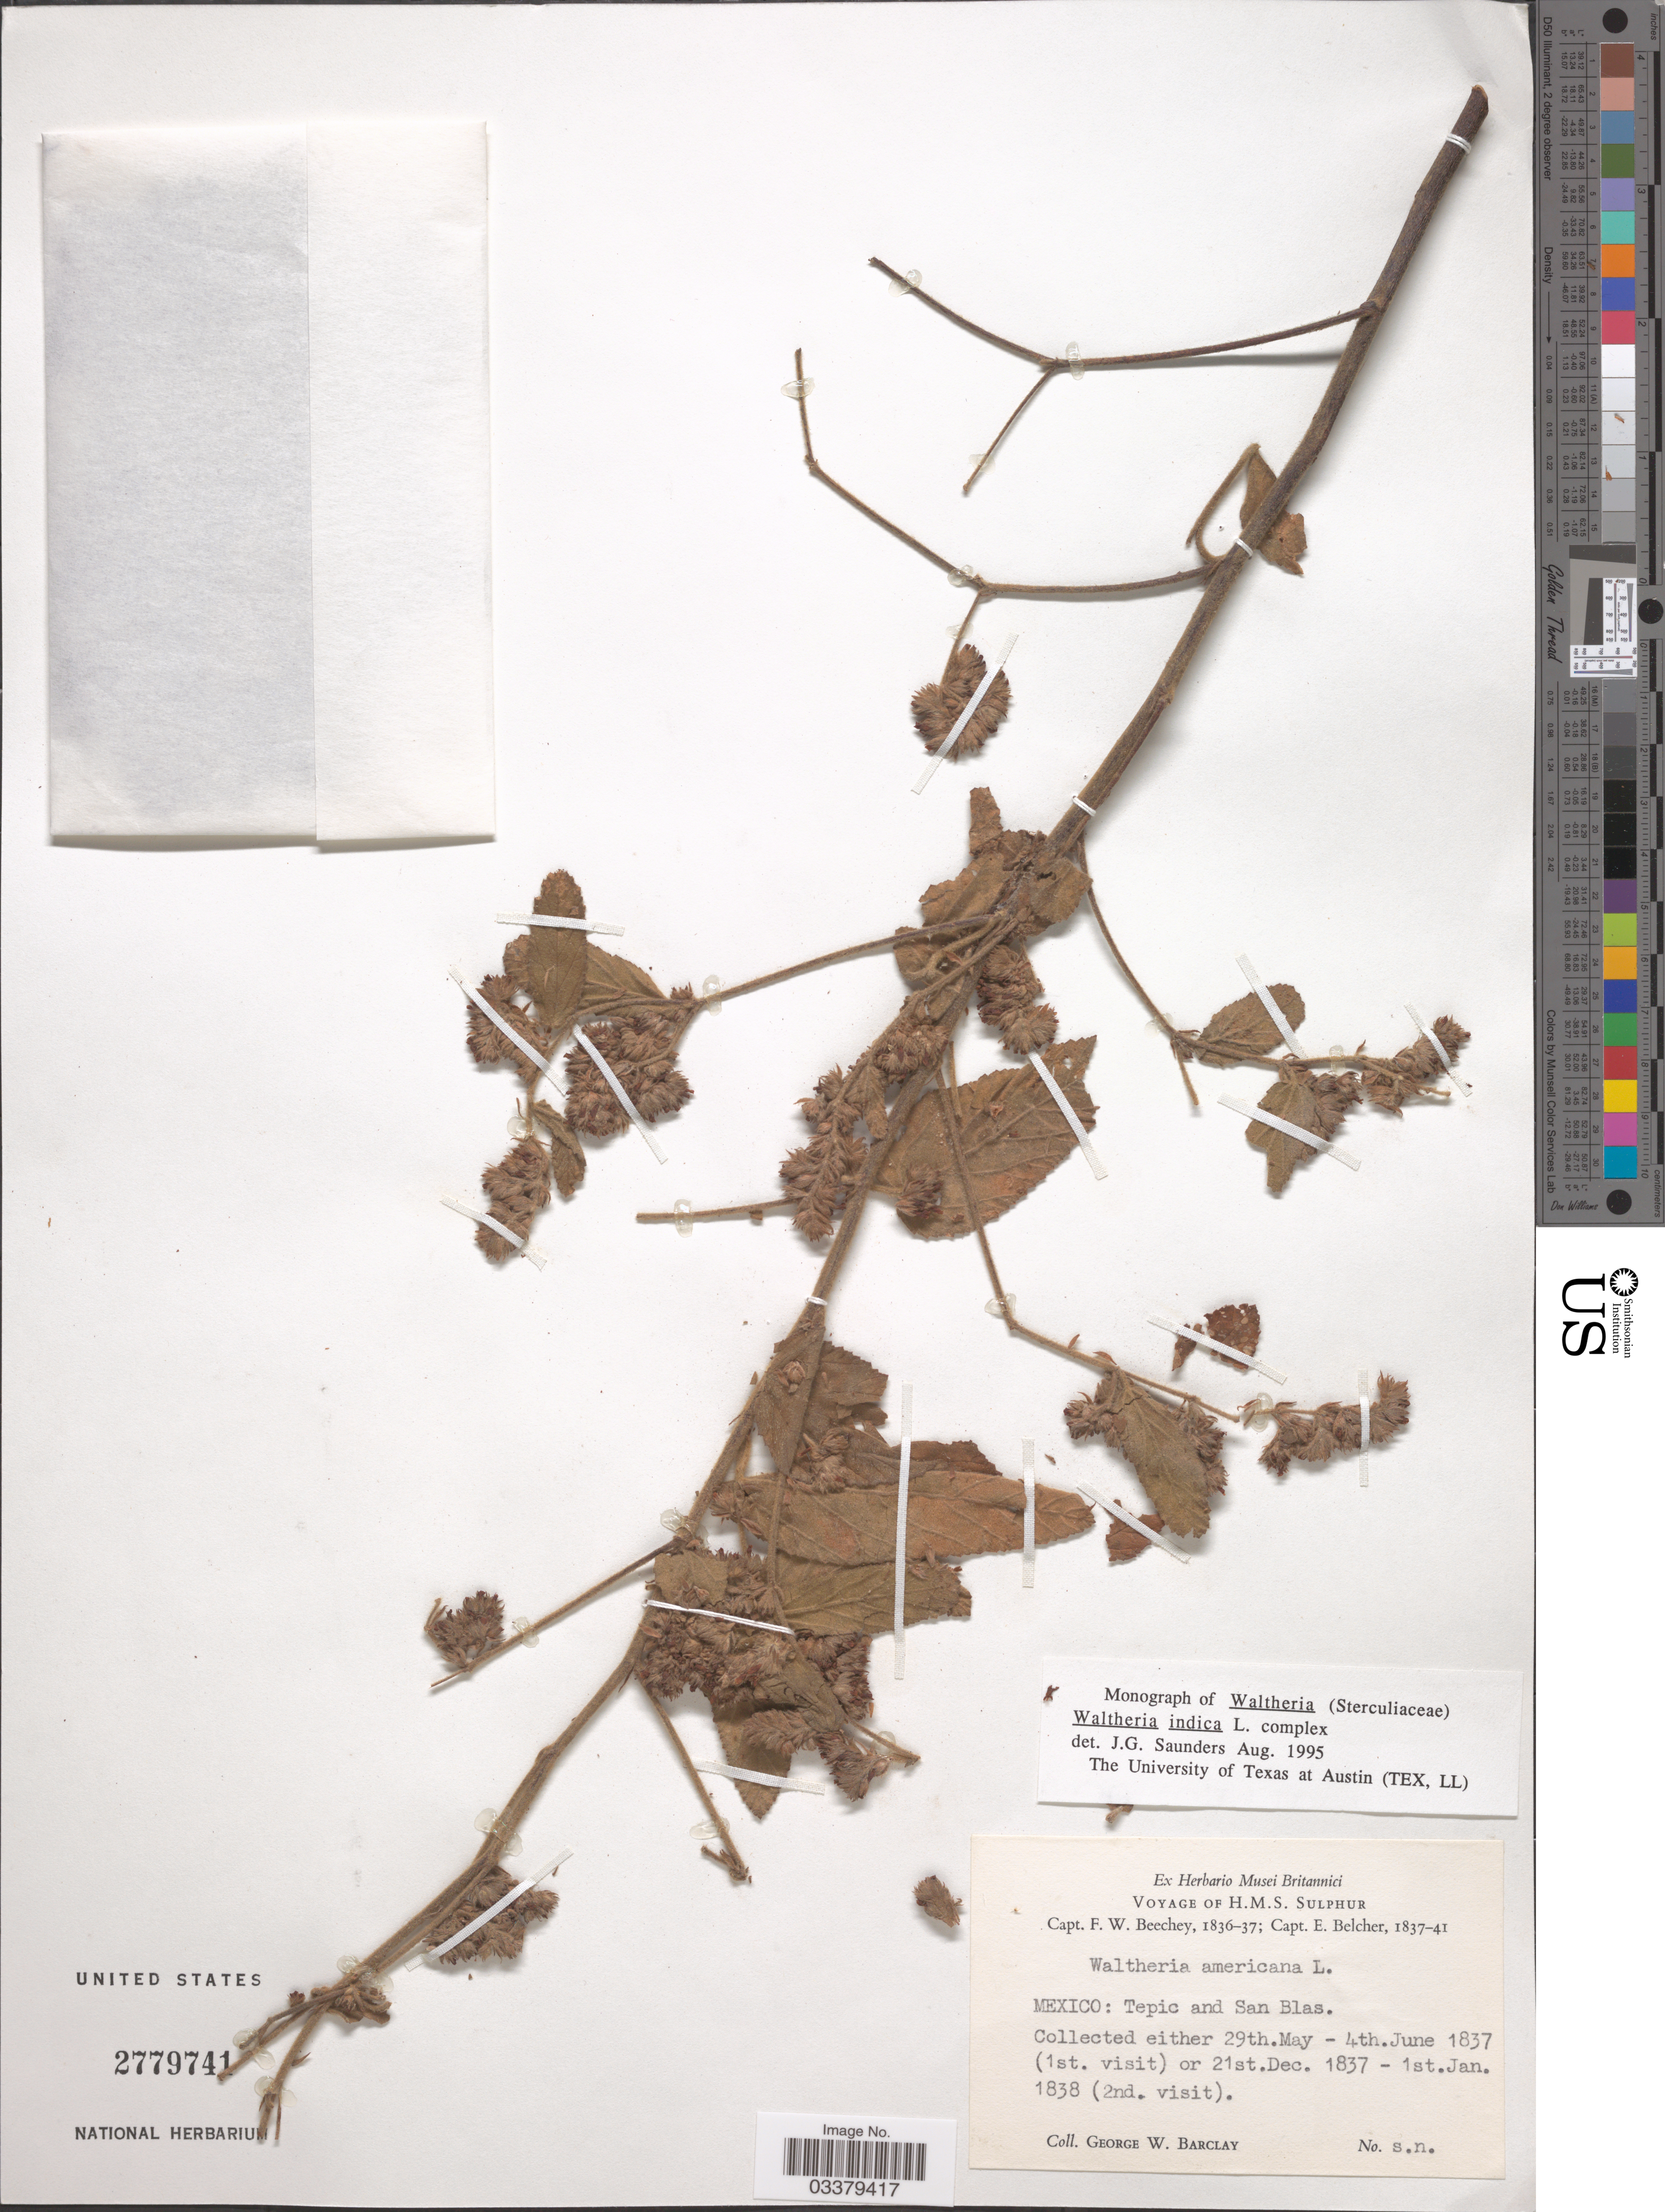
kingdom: Plantae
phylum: Tracheophyta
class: Magnoliopsida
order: Malvales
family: Malvaceae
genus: Waltheria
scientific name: Waltheria indica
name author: L.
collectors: G. W. Barclay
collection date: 1837-05-29/1838-01-01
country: Mexico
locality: Tepic and San Blas.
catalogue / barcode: US 2779741